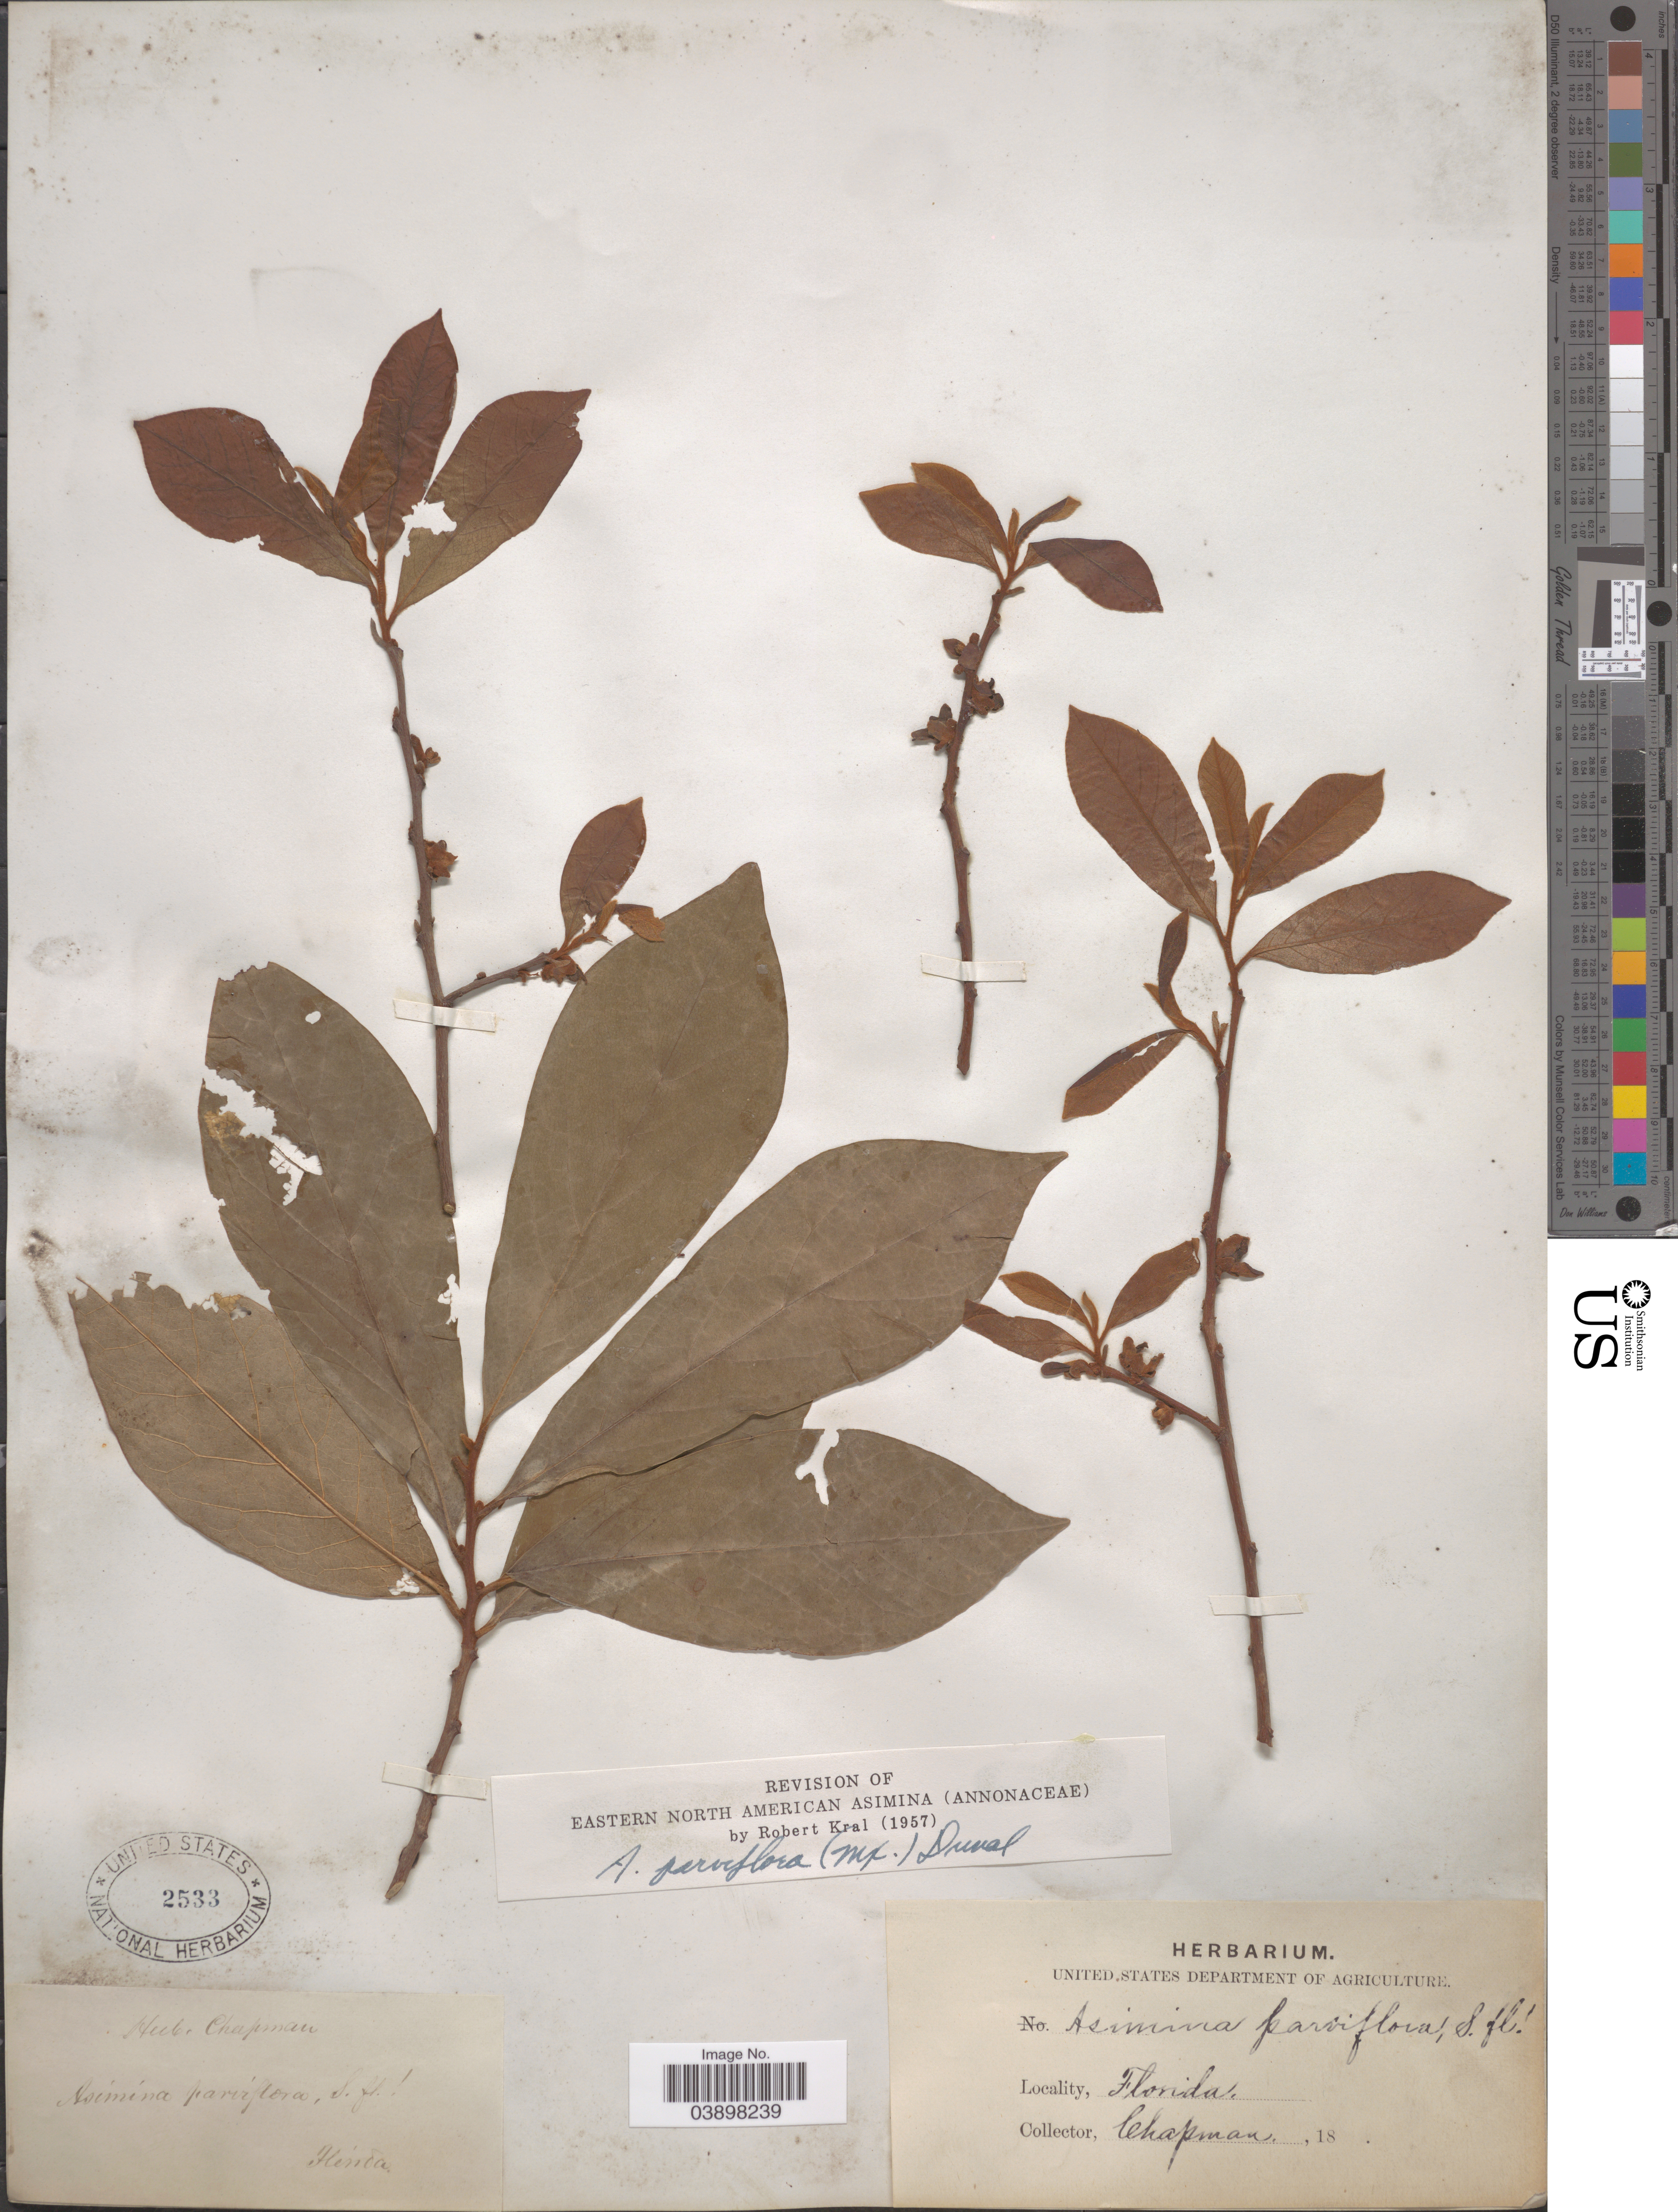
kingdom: Plantae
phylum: Tracheophyta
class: Magnoliopsida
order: Magnoliales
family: Annonaceae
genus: Asimina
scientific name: Asimina parviflora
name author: (Michx.) Dunal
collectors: A. Chapman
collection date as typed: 18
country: United States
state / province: Florida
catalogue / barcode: US 2533